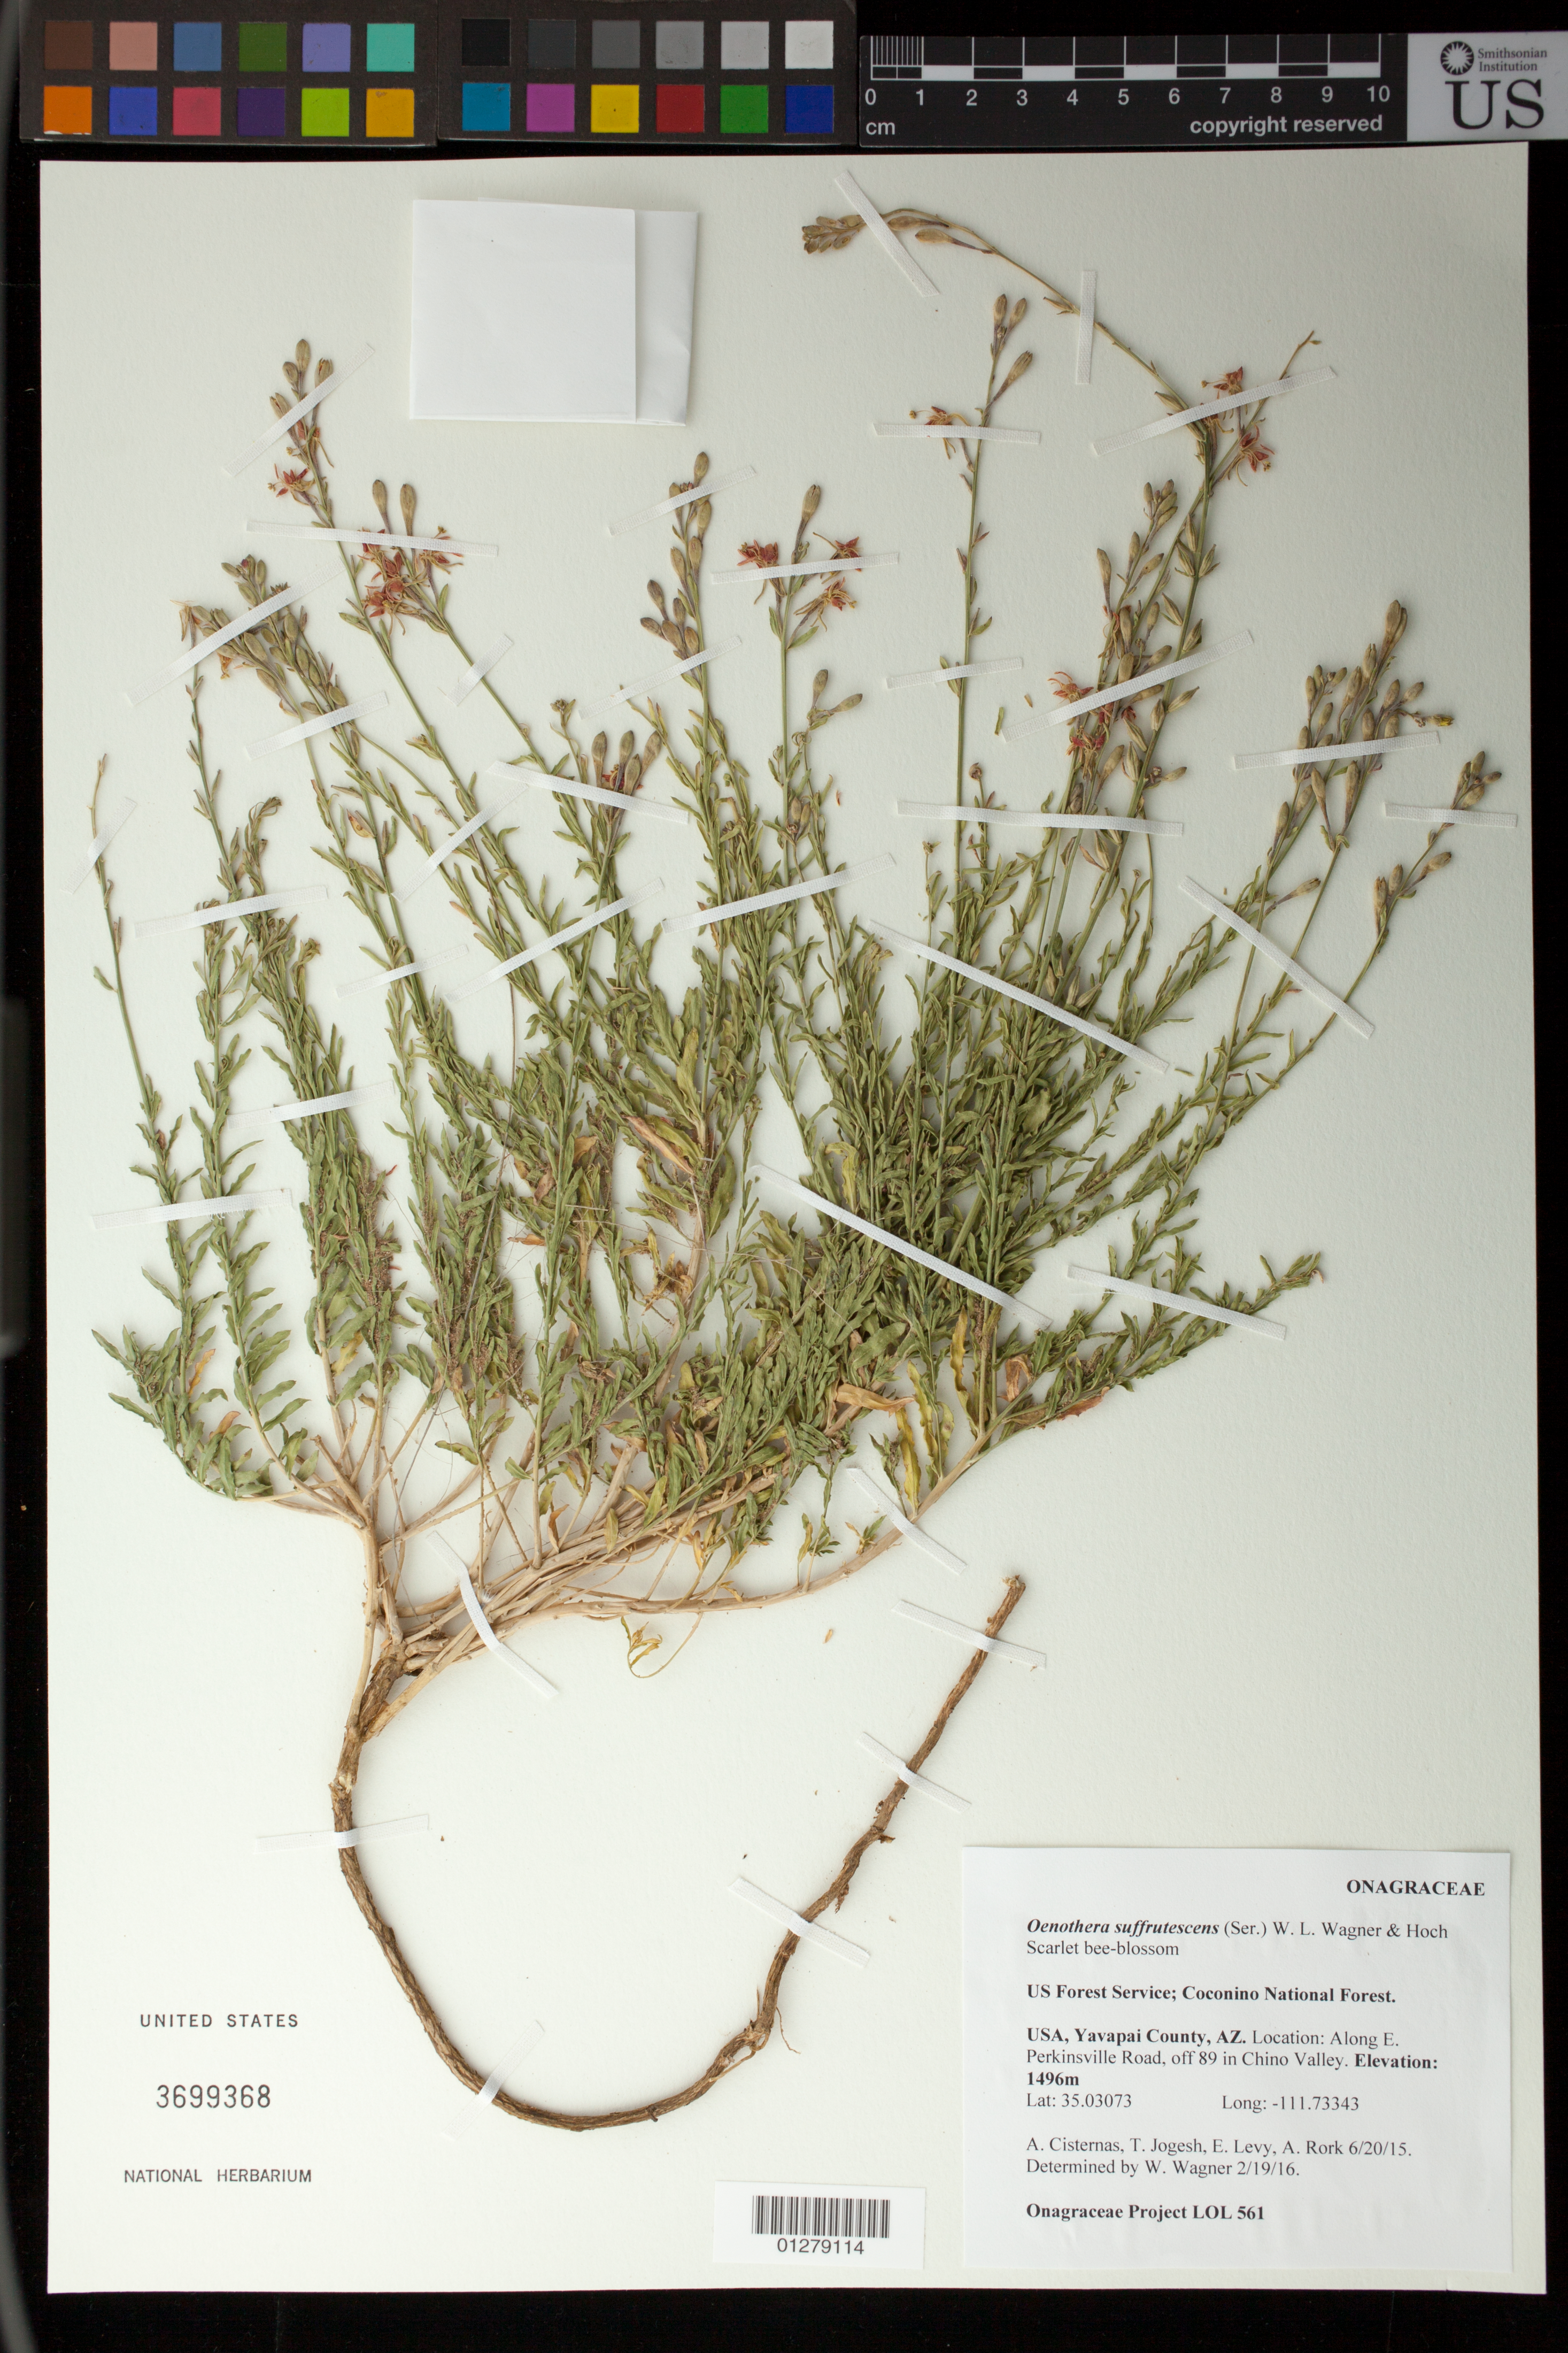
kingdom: Plantae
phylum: Tracheophyta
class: Magnoliopsida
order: Myrtales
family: Onagraceae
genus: Oenothera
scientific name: Oenothera suffrutescens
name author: (Ser.) W.L. Wagner & Hoch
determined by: Wagner, W. L., (BOT), Smithsonian Institution - National Museum of Natural History (UNITED STATES)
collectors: T. Jojesh, A. Rork, A. Cisternas & E. Levy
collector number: LOL 561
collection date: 2015-06-20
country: United States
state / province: Arizona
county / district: Yavapai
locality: along E. Perkinsville Road, off 89 in Chino Valley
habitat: Scrub/shrub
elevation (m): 1496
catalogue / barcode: US 3699368